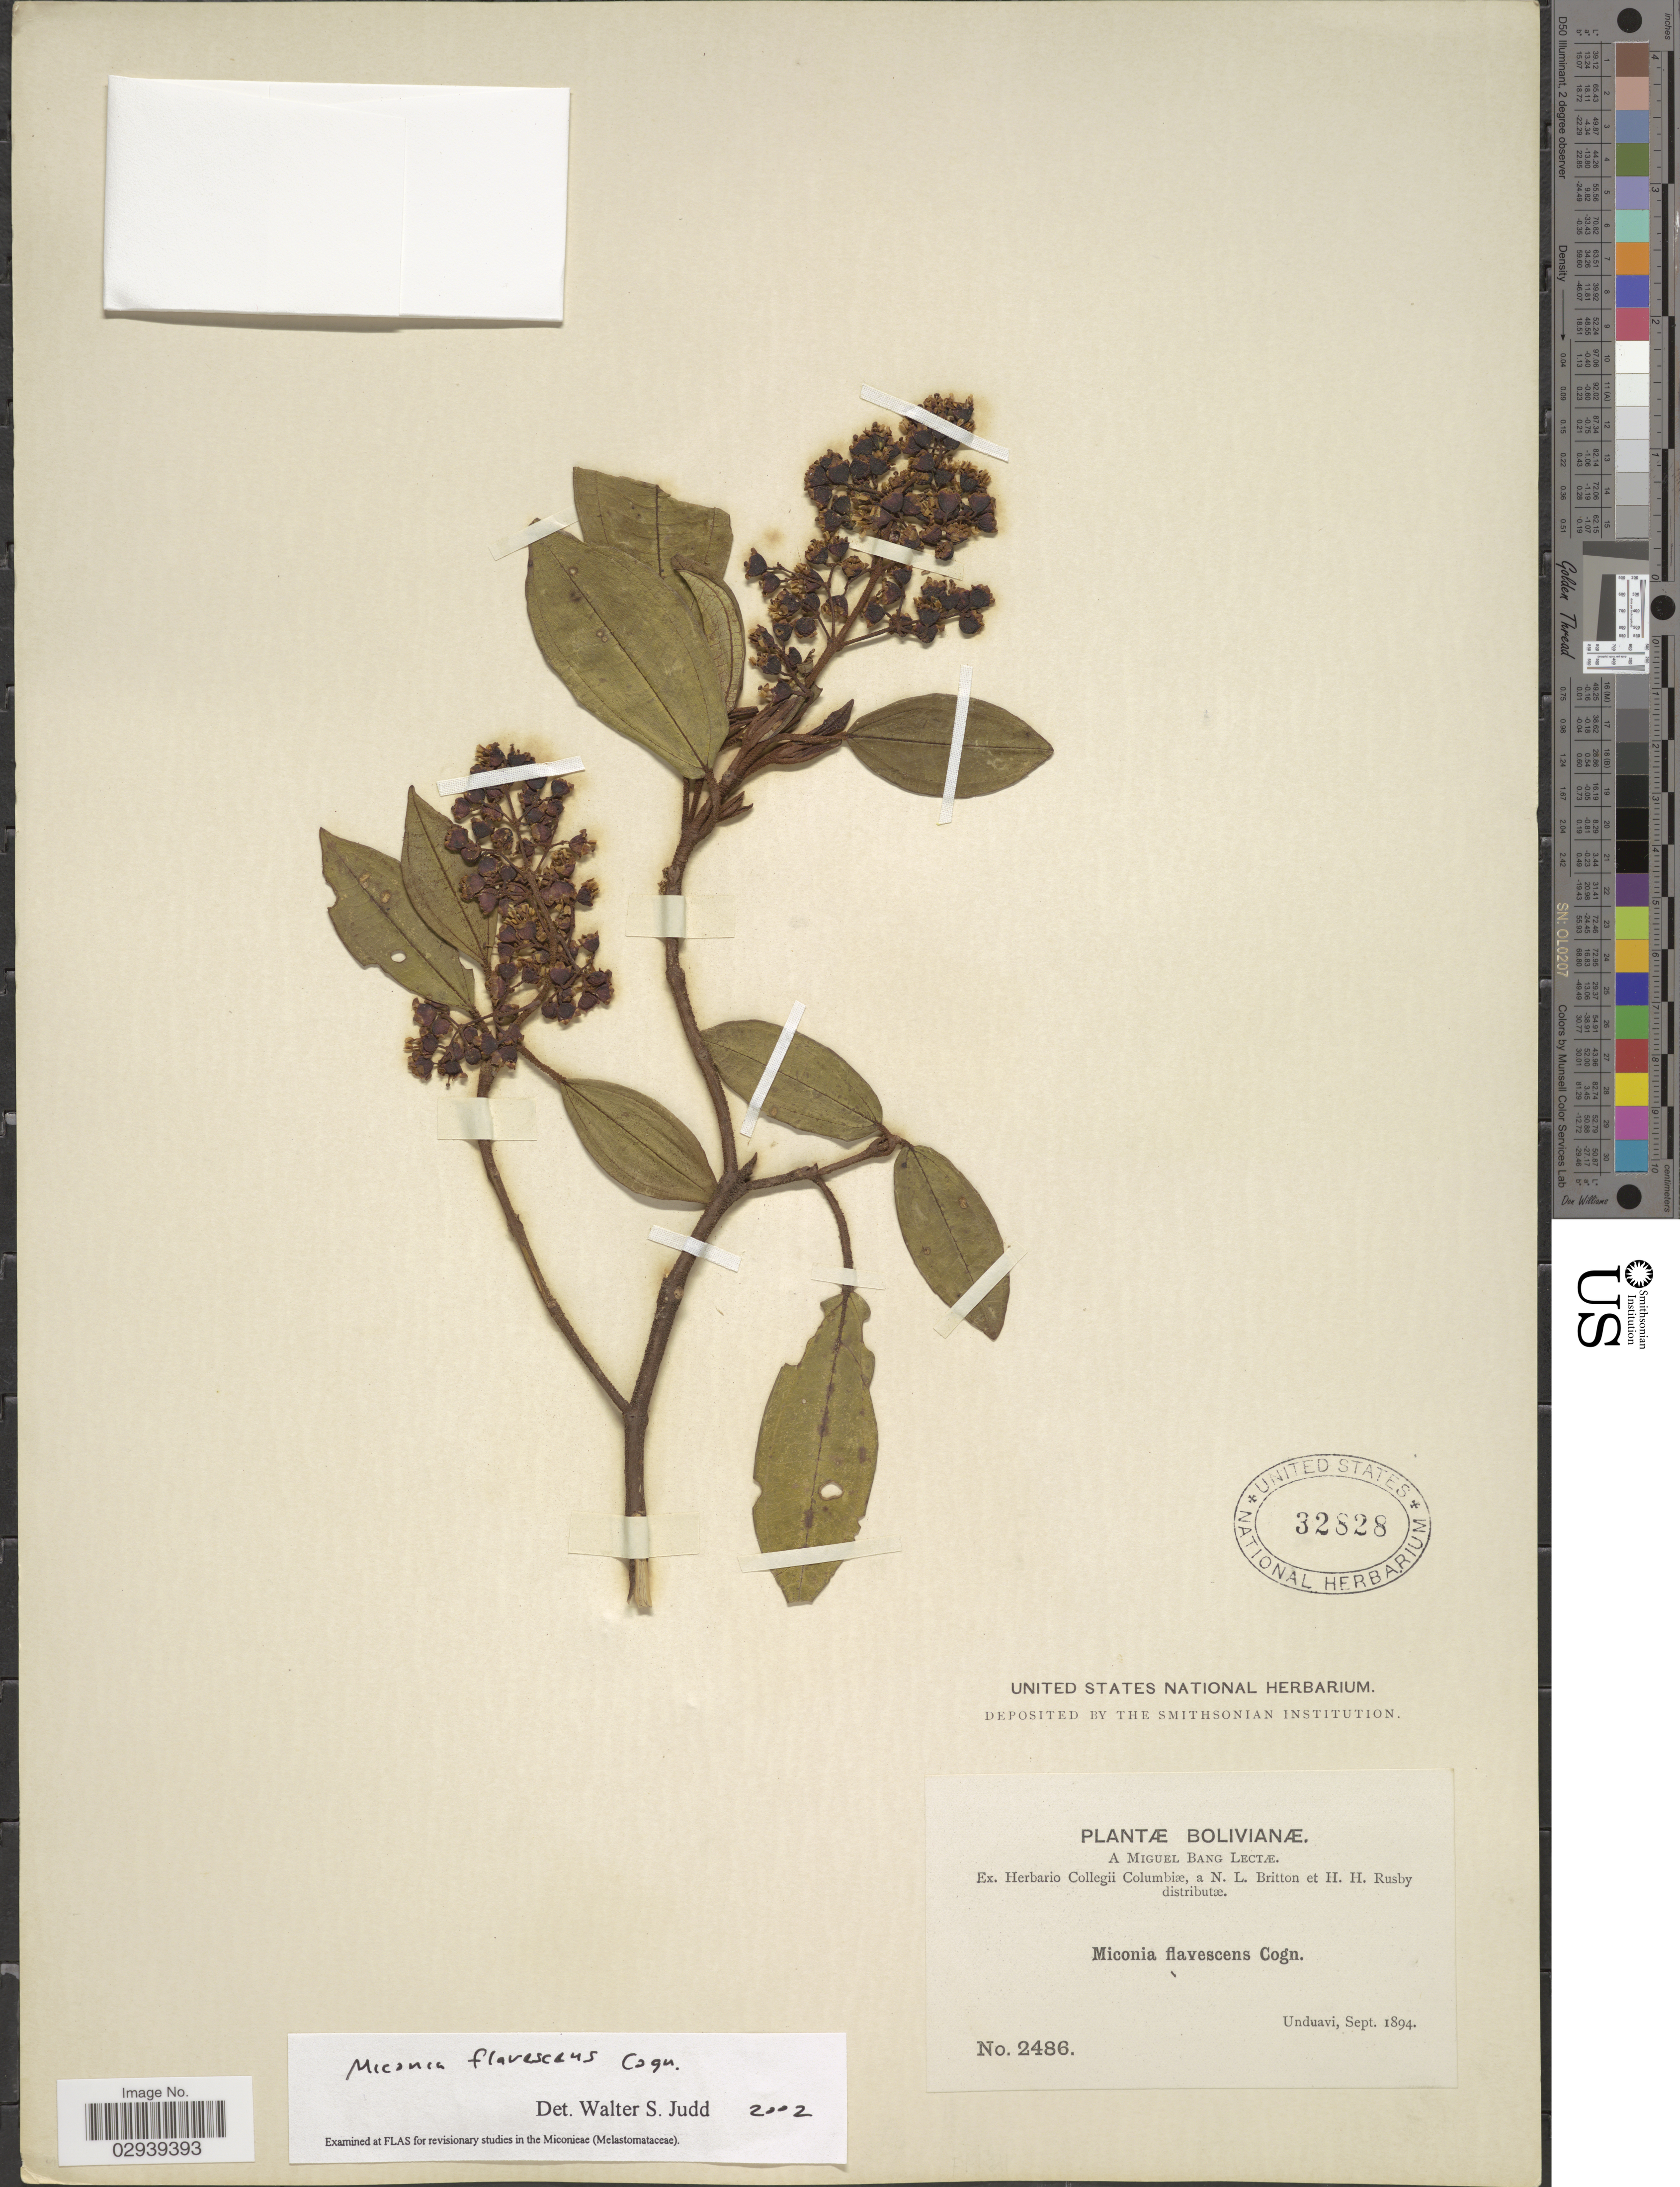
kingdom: Plantae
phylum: Tracheophyta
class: Magnoliopsida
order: Myrtales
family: Melastomataceae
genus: Miconia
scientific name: Miconia flavescens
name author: Cogn.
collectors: M. Bang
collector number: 2486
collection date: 1894-09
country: Bolivia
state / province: La Paz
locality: Unduavi.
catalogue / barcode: US 32828